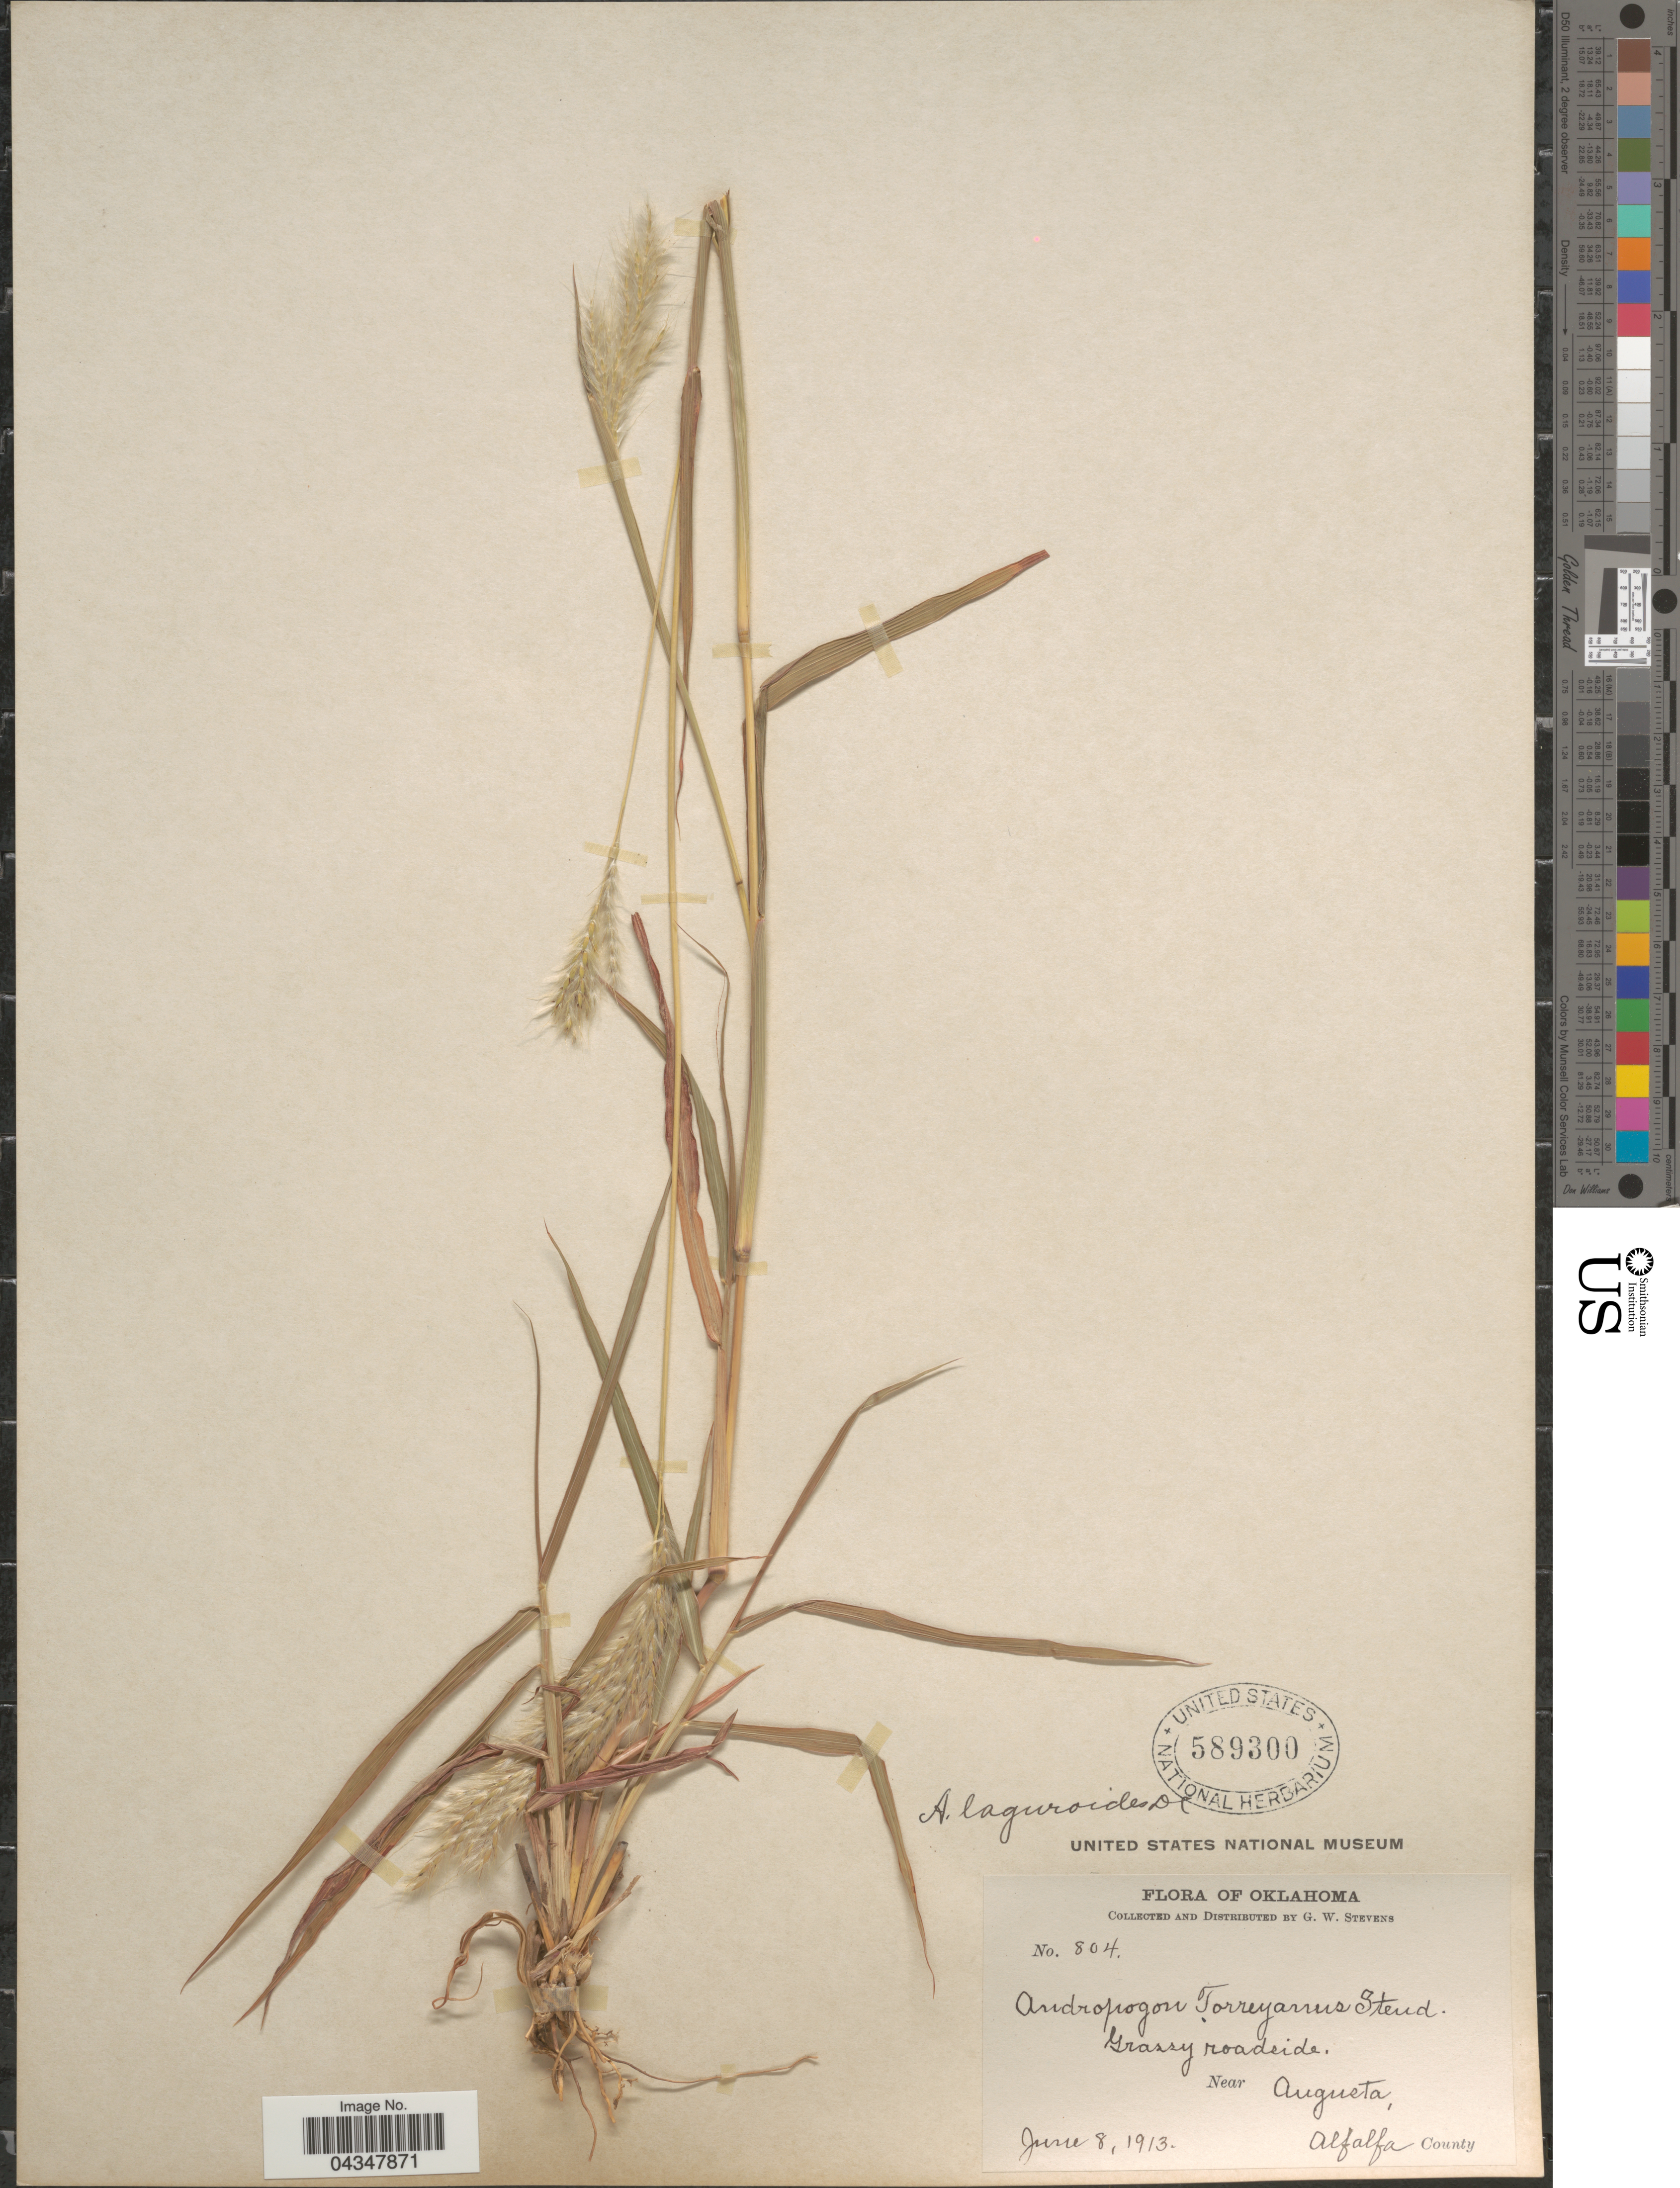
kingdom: Plantae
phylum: Tracheophyta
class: Liliopsida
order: Poales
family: Poaceae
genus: Bothriochloa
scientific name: Bothriochloa saccharoides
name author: (Sw.) Rydb.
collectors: G. W. Stevens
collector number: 804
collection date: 1913-06-08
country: United States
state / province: Oklahoma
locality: Near Augusta, Alfalfa County.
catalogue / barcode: US 589300